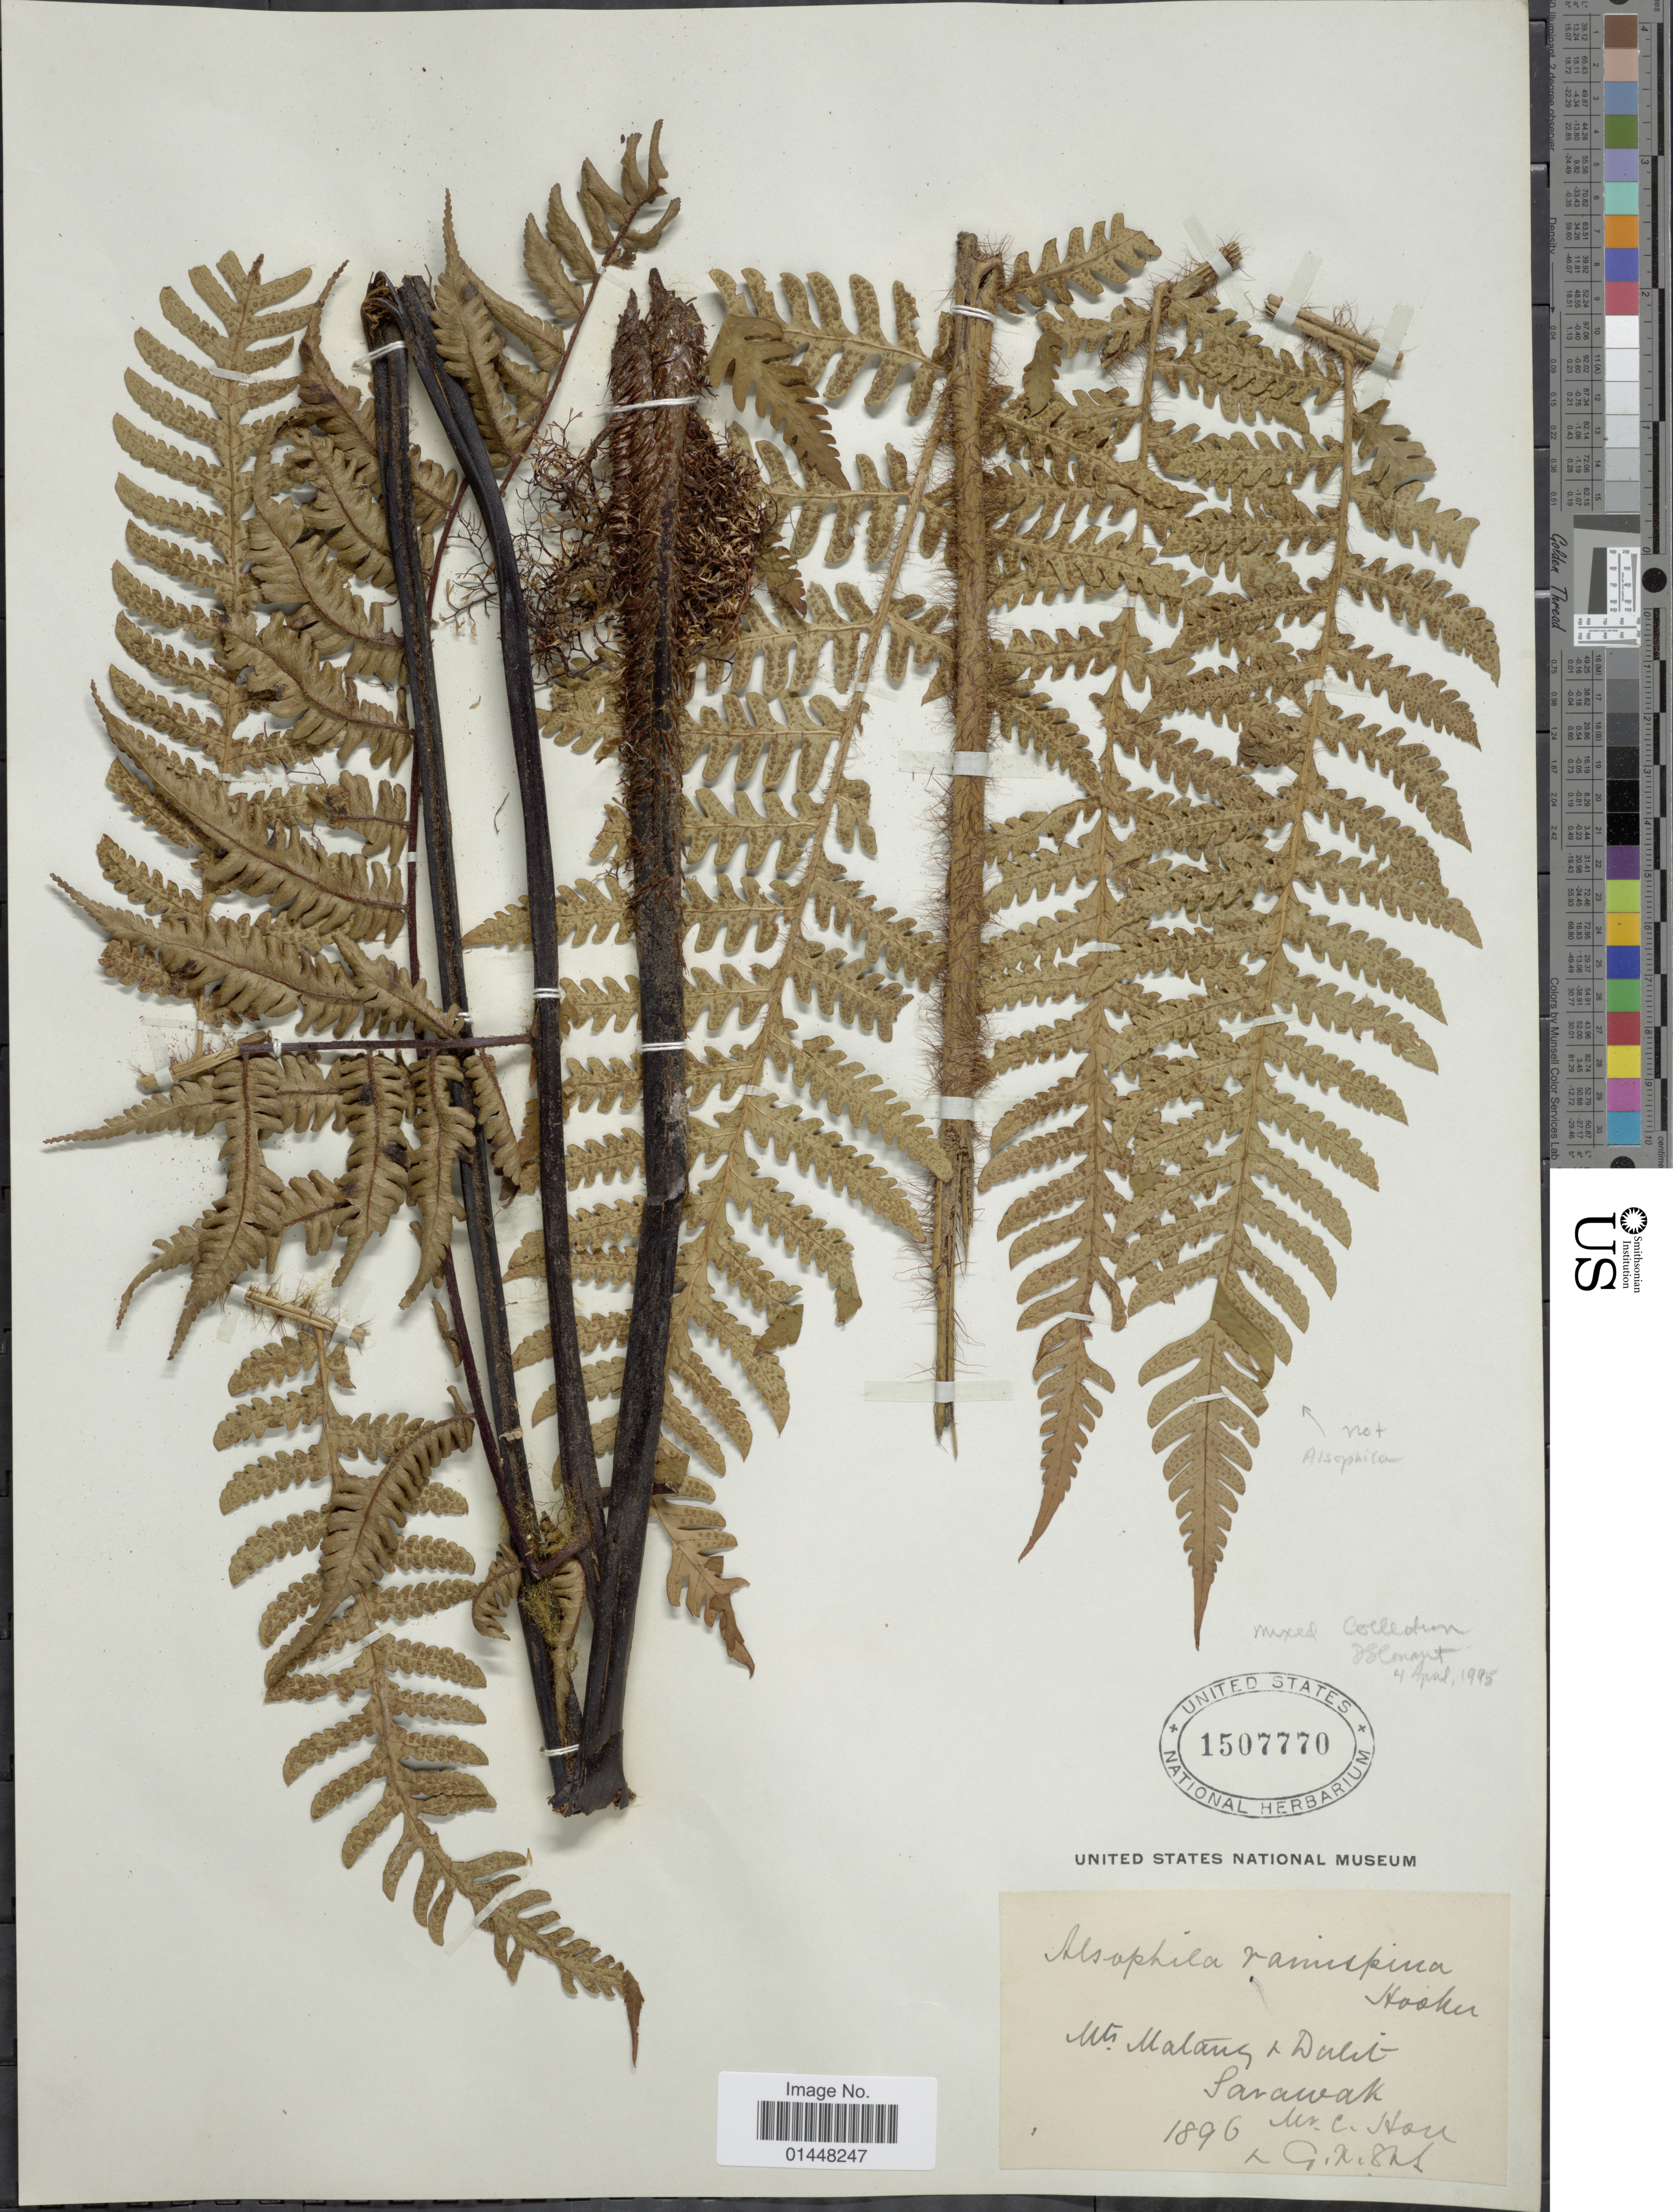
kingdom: Plantae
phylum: Tracheophyta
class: Polypodiopsida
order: Cyatheales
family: Cyatheaceae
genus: Gymnosphaera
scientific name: Gymnosphaera ramispina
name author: (Hook.) Copel.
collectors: C. Hose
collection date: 1896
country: Malaysia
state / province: Sarawak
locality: Mts. Malang & Dulit.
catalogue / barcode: US 1507770